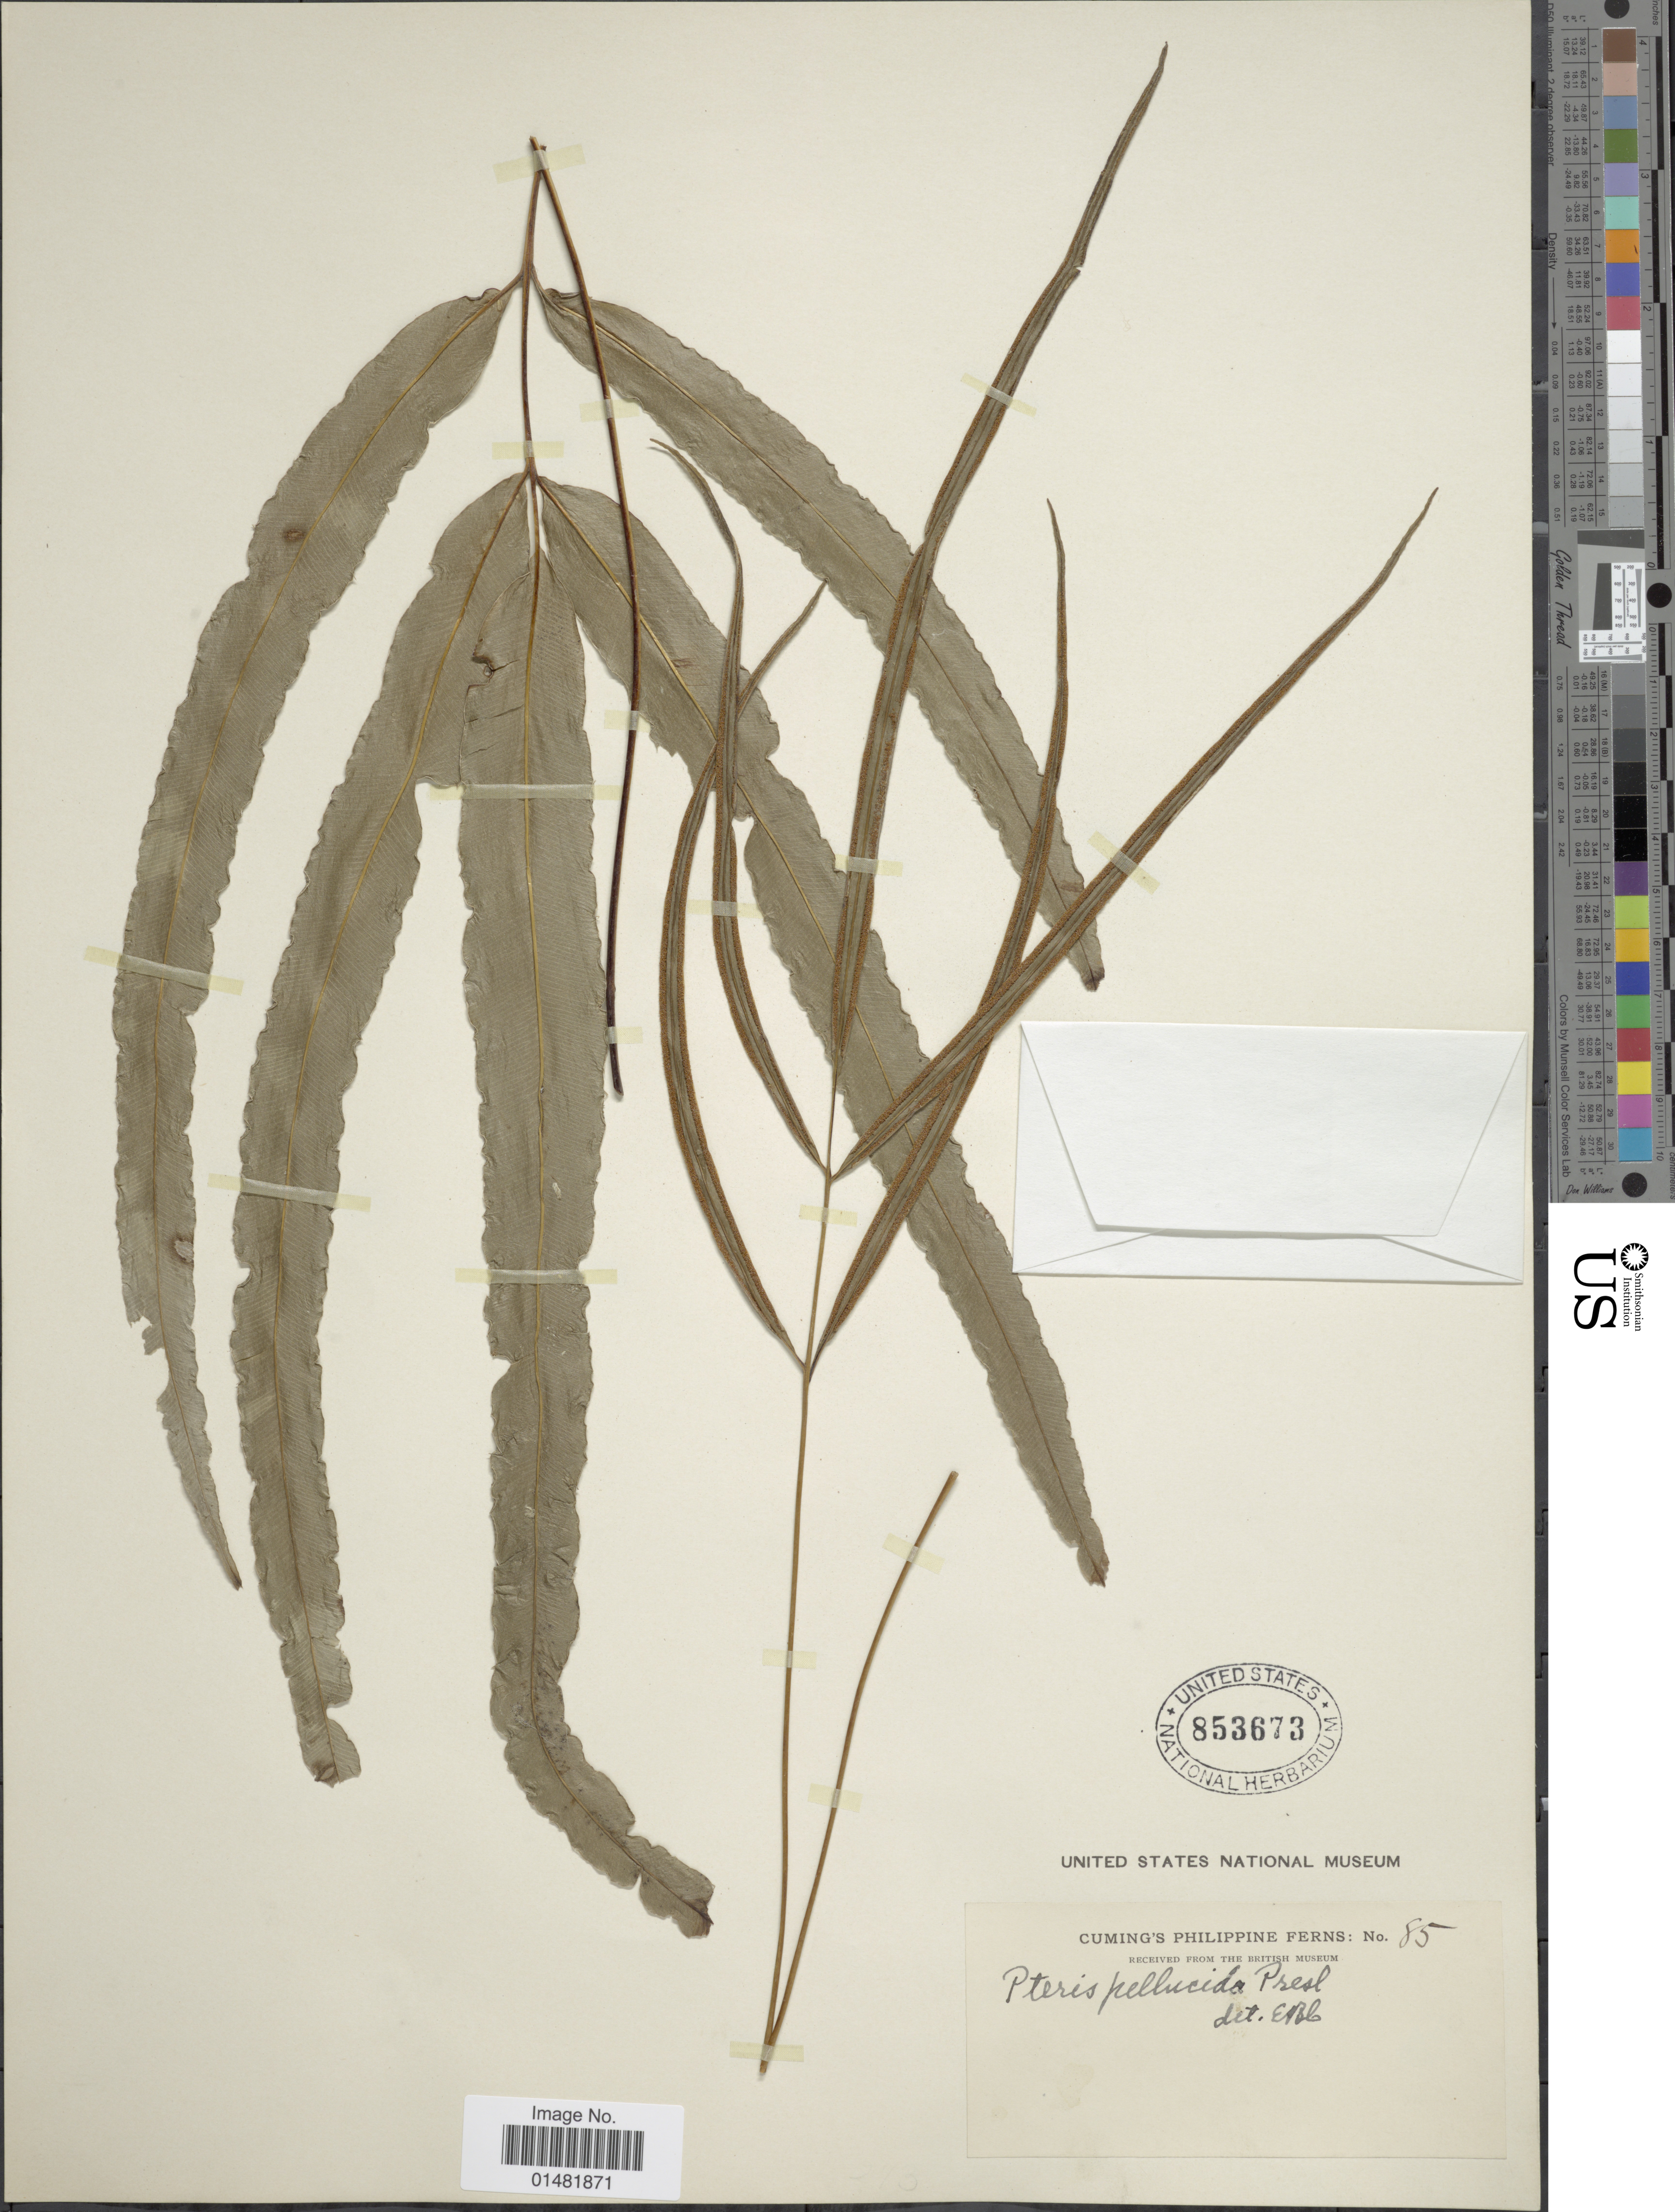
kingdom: Plantae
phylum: Tracheophyta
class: Polypodiopsida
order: Polypodiales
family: Pteridaceae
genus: Pteris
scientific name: Pteris pellucida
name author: C. Presl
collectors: -. Cuming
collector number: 85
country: Philippines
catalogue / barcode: US 853673